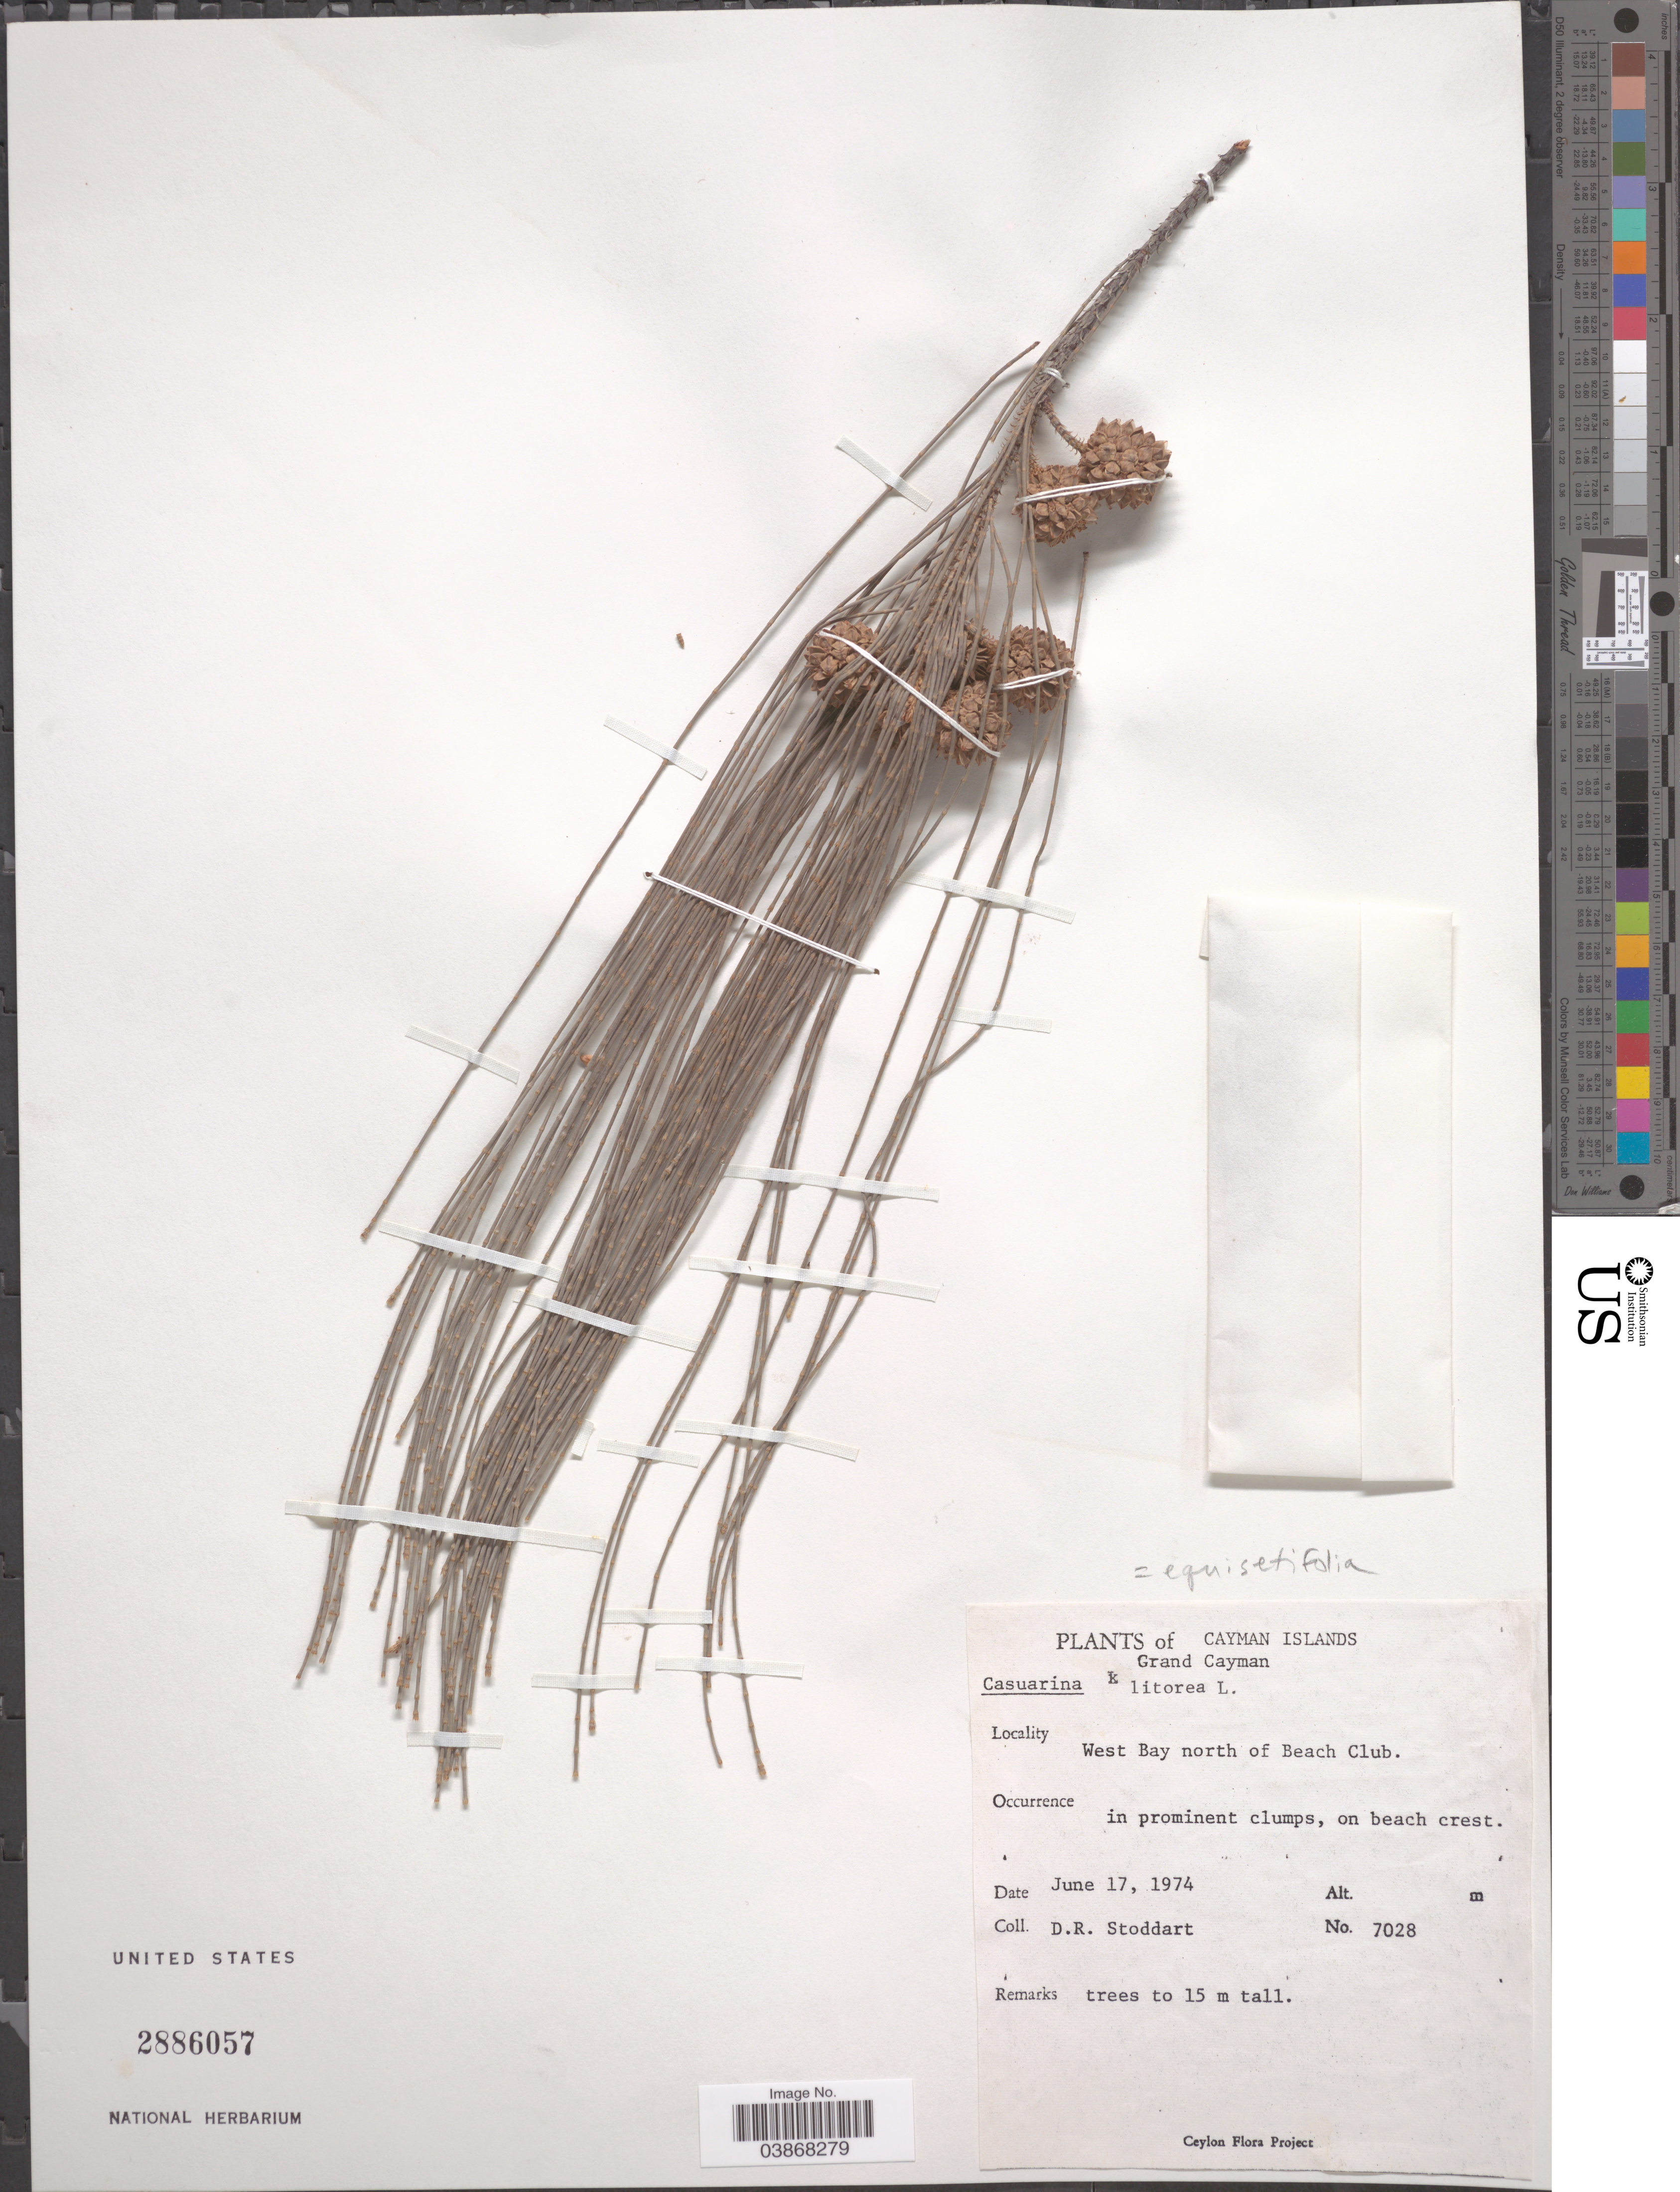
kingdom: Plantae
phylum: Tracheophyta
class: Magnoliopsida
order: Fagales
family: Casuarinaceae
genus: Casuarina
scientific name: Casuarina equisetifolia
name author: L.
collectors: D. R. Stoddart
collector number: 7028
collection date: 1974-06-17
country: Cayman Islands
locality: Grand Cayman. West Bay north of Beach Club.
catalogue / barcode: US 2886057